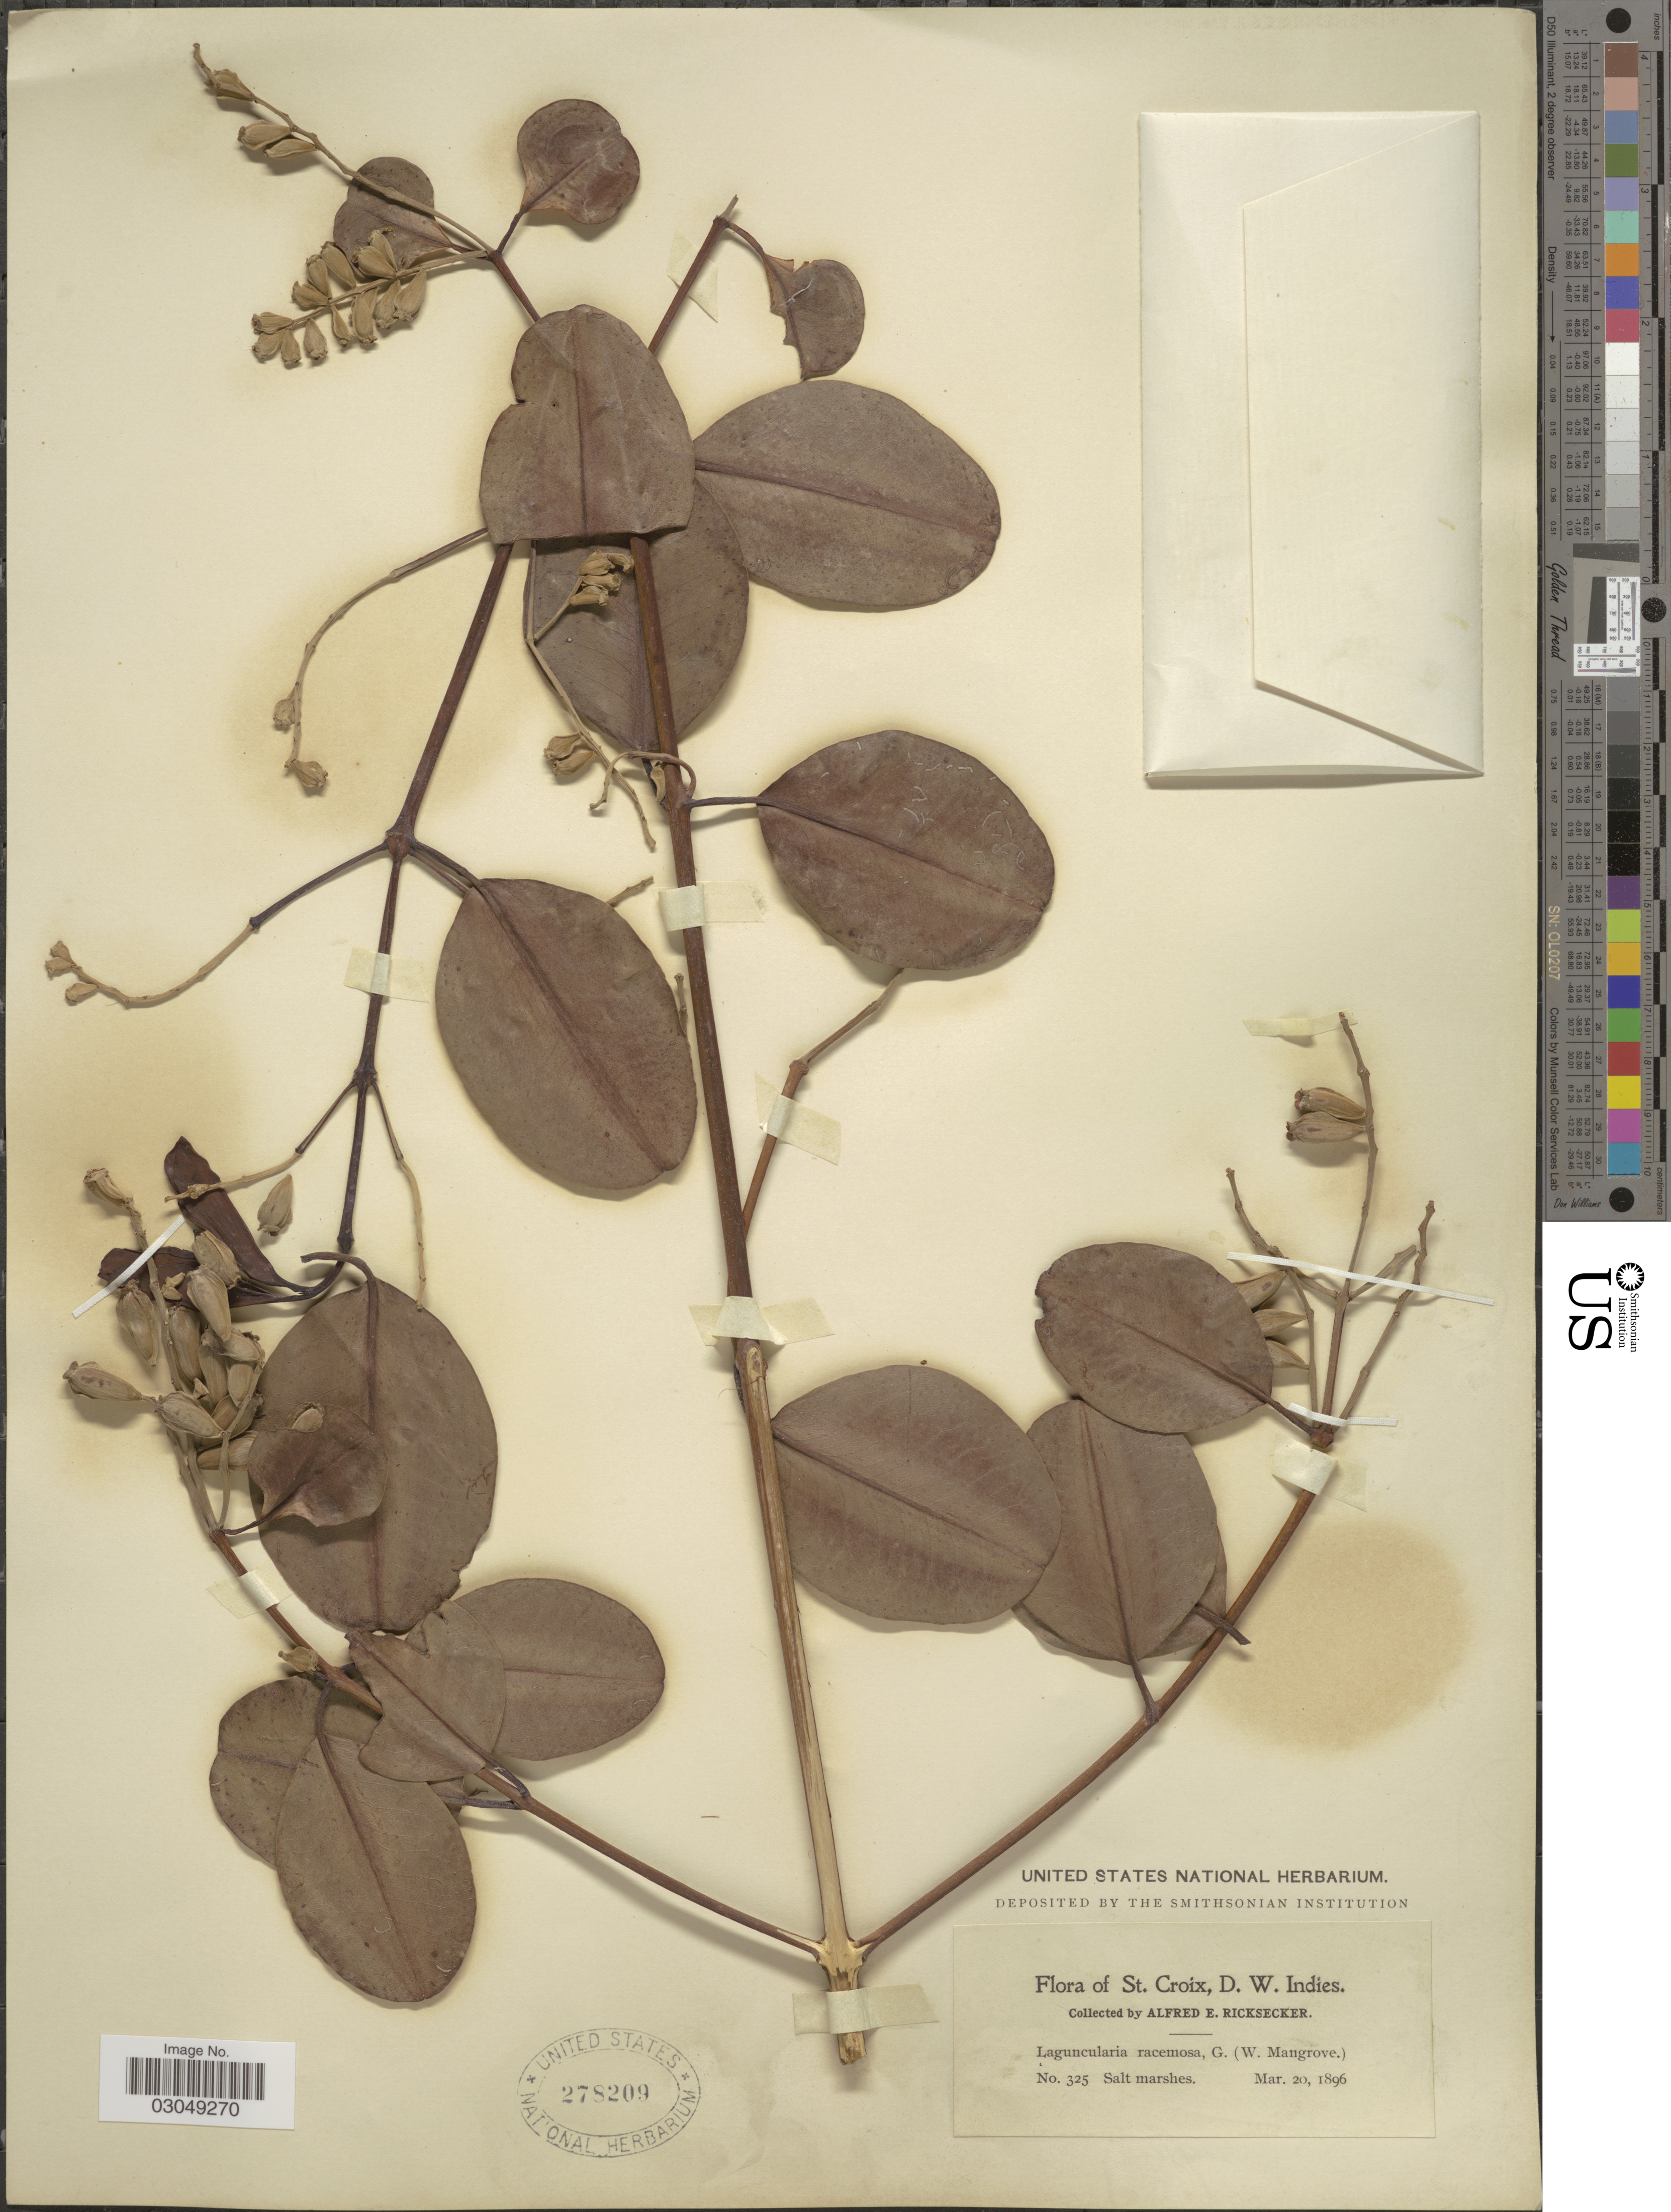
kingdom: Plantae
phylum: Tracheophyta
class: Magnoliopsida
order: Myrtales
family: Combretaceae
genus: Laguncularia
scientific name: Laguncularia racemosa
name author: (L.) C.F. Gaertn.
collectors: A. E. Ricksecker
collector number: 325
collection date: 1896-03-20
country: U.S. Virgin Islands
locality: St. Croix, D. W. Indies.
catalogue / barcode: US 278209